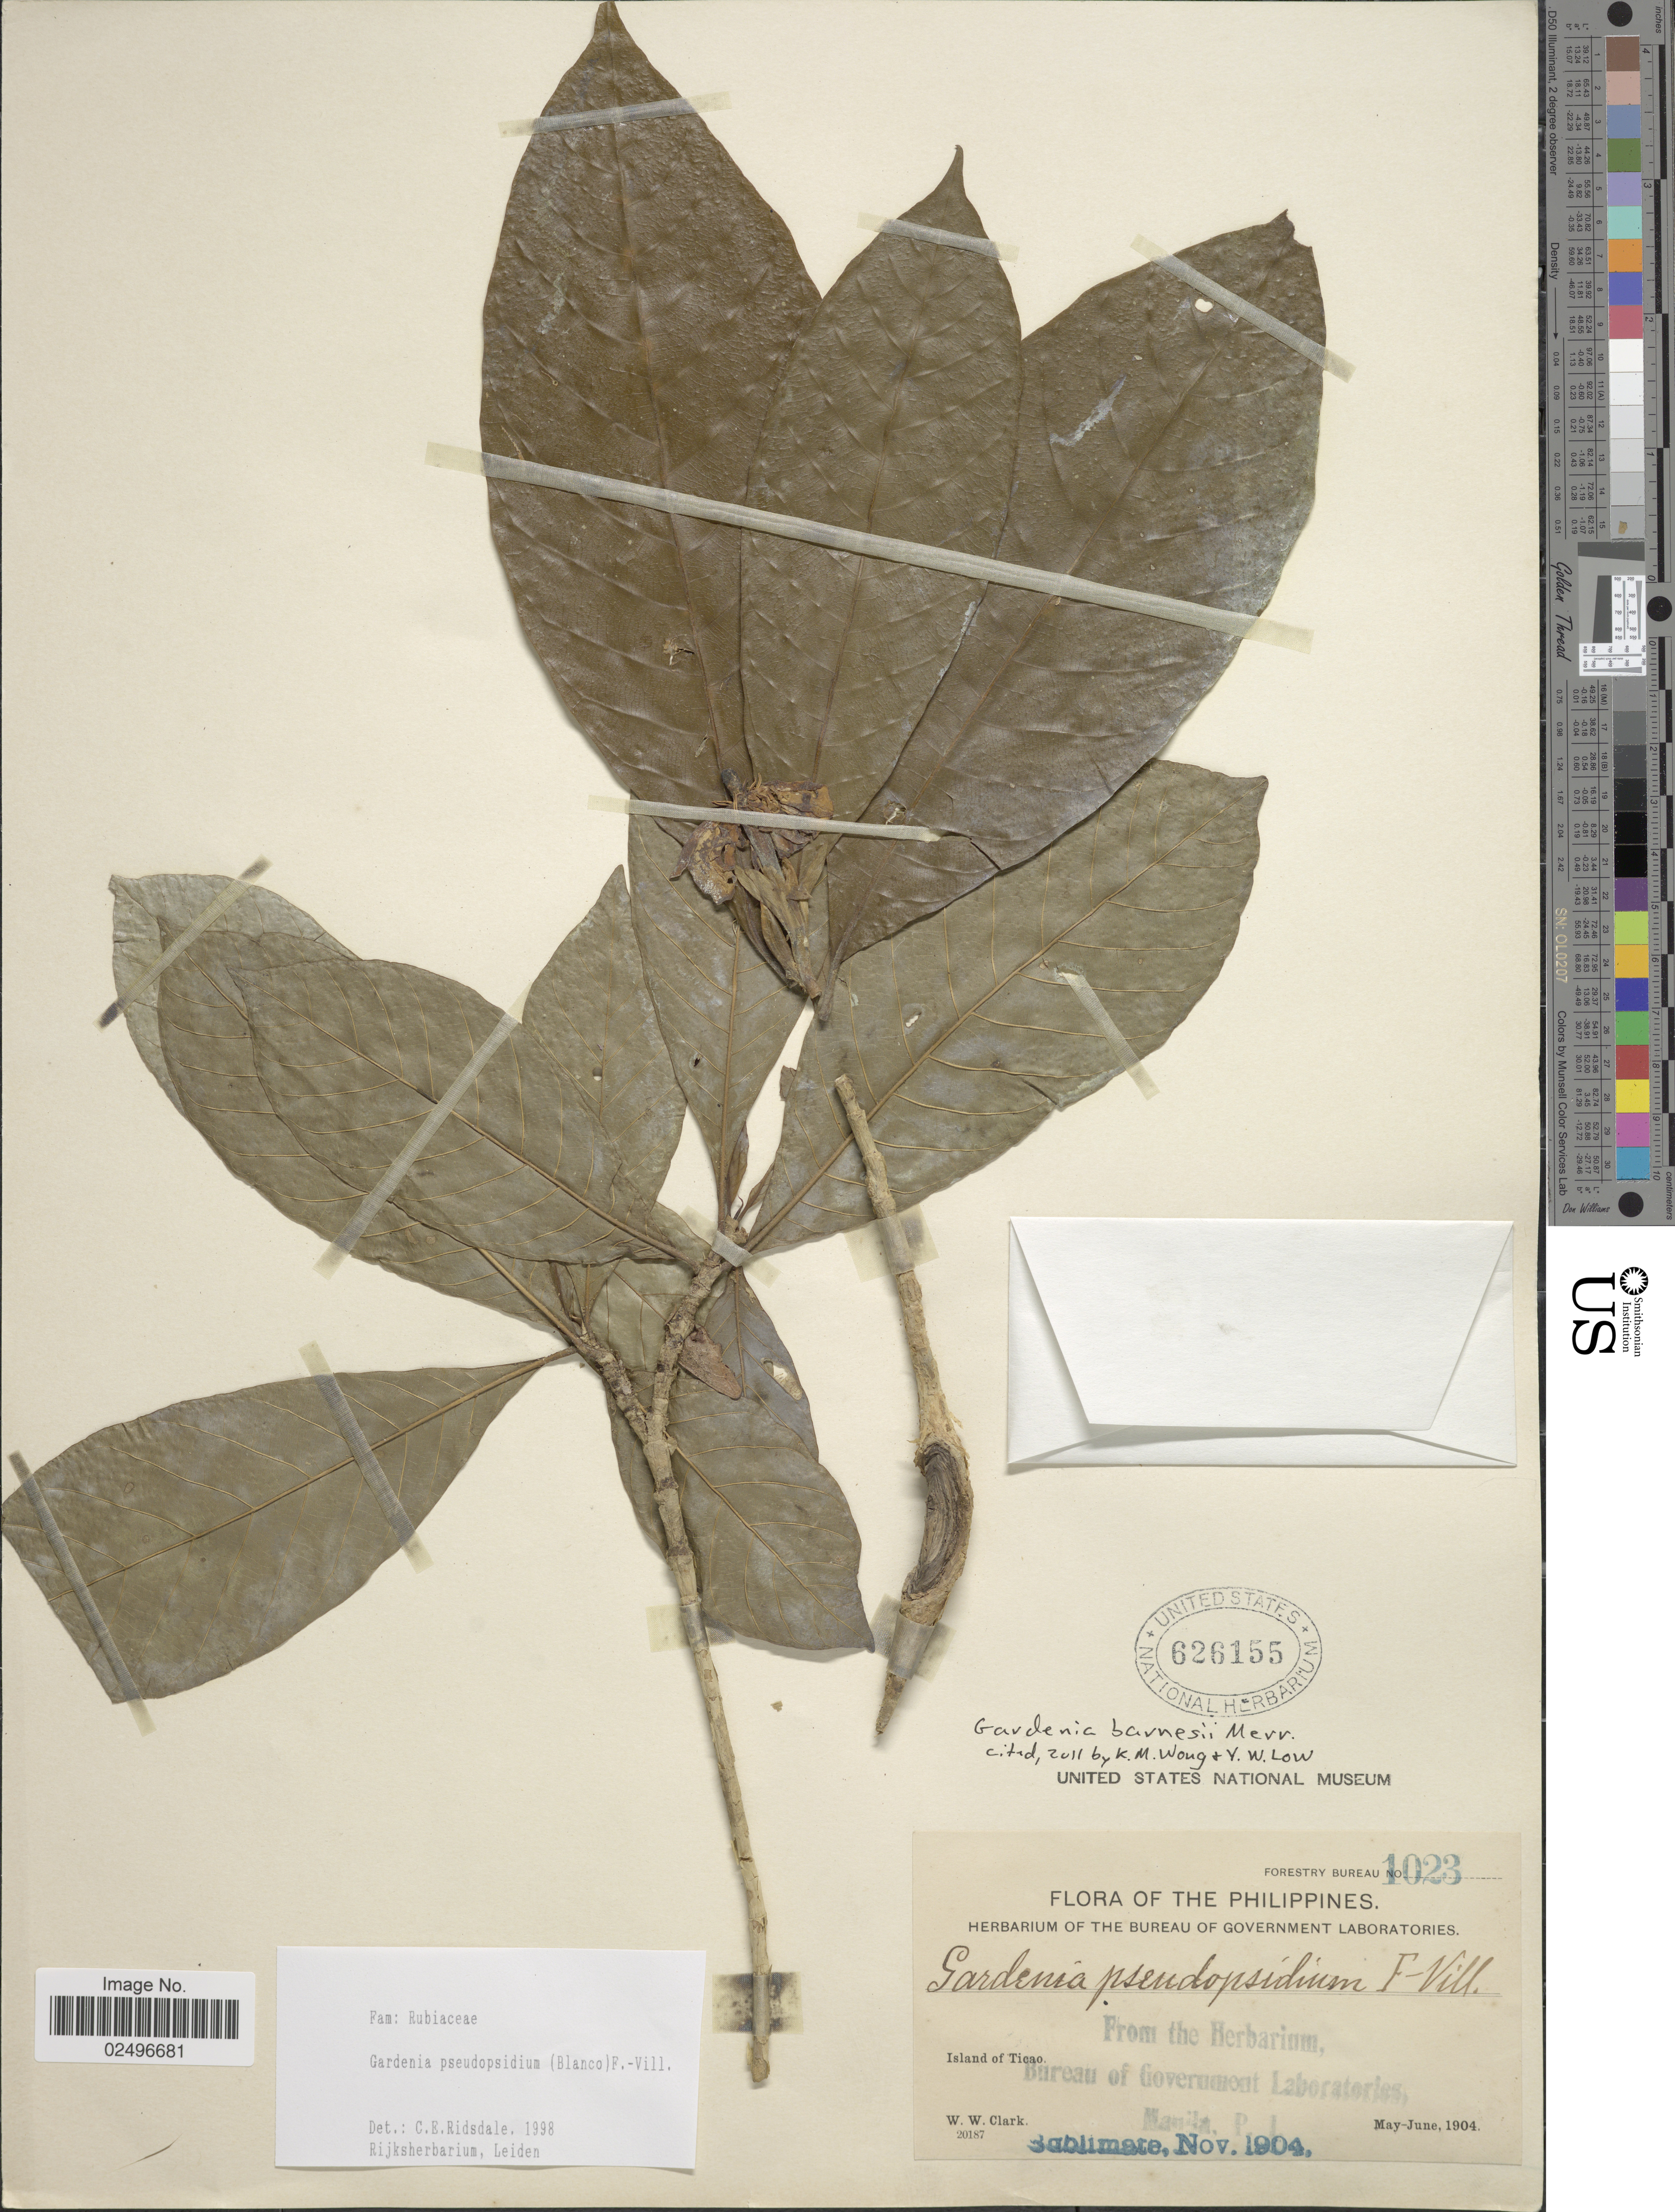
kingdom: Plantae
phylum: Tracheophyta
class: Magnoliopsida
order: Gentianales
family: Rubiaceae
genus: Gardenia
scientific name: Gardenia barnesii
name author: Merr.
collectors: W. W. Clark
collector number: Forestry Bureau 1023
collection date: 1904-05/1904-06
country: Philippines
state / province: Bicol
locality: Island of Ticao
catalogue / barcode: US 626155